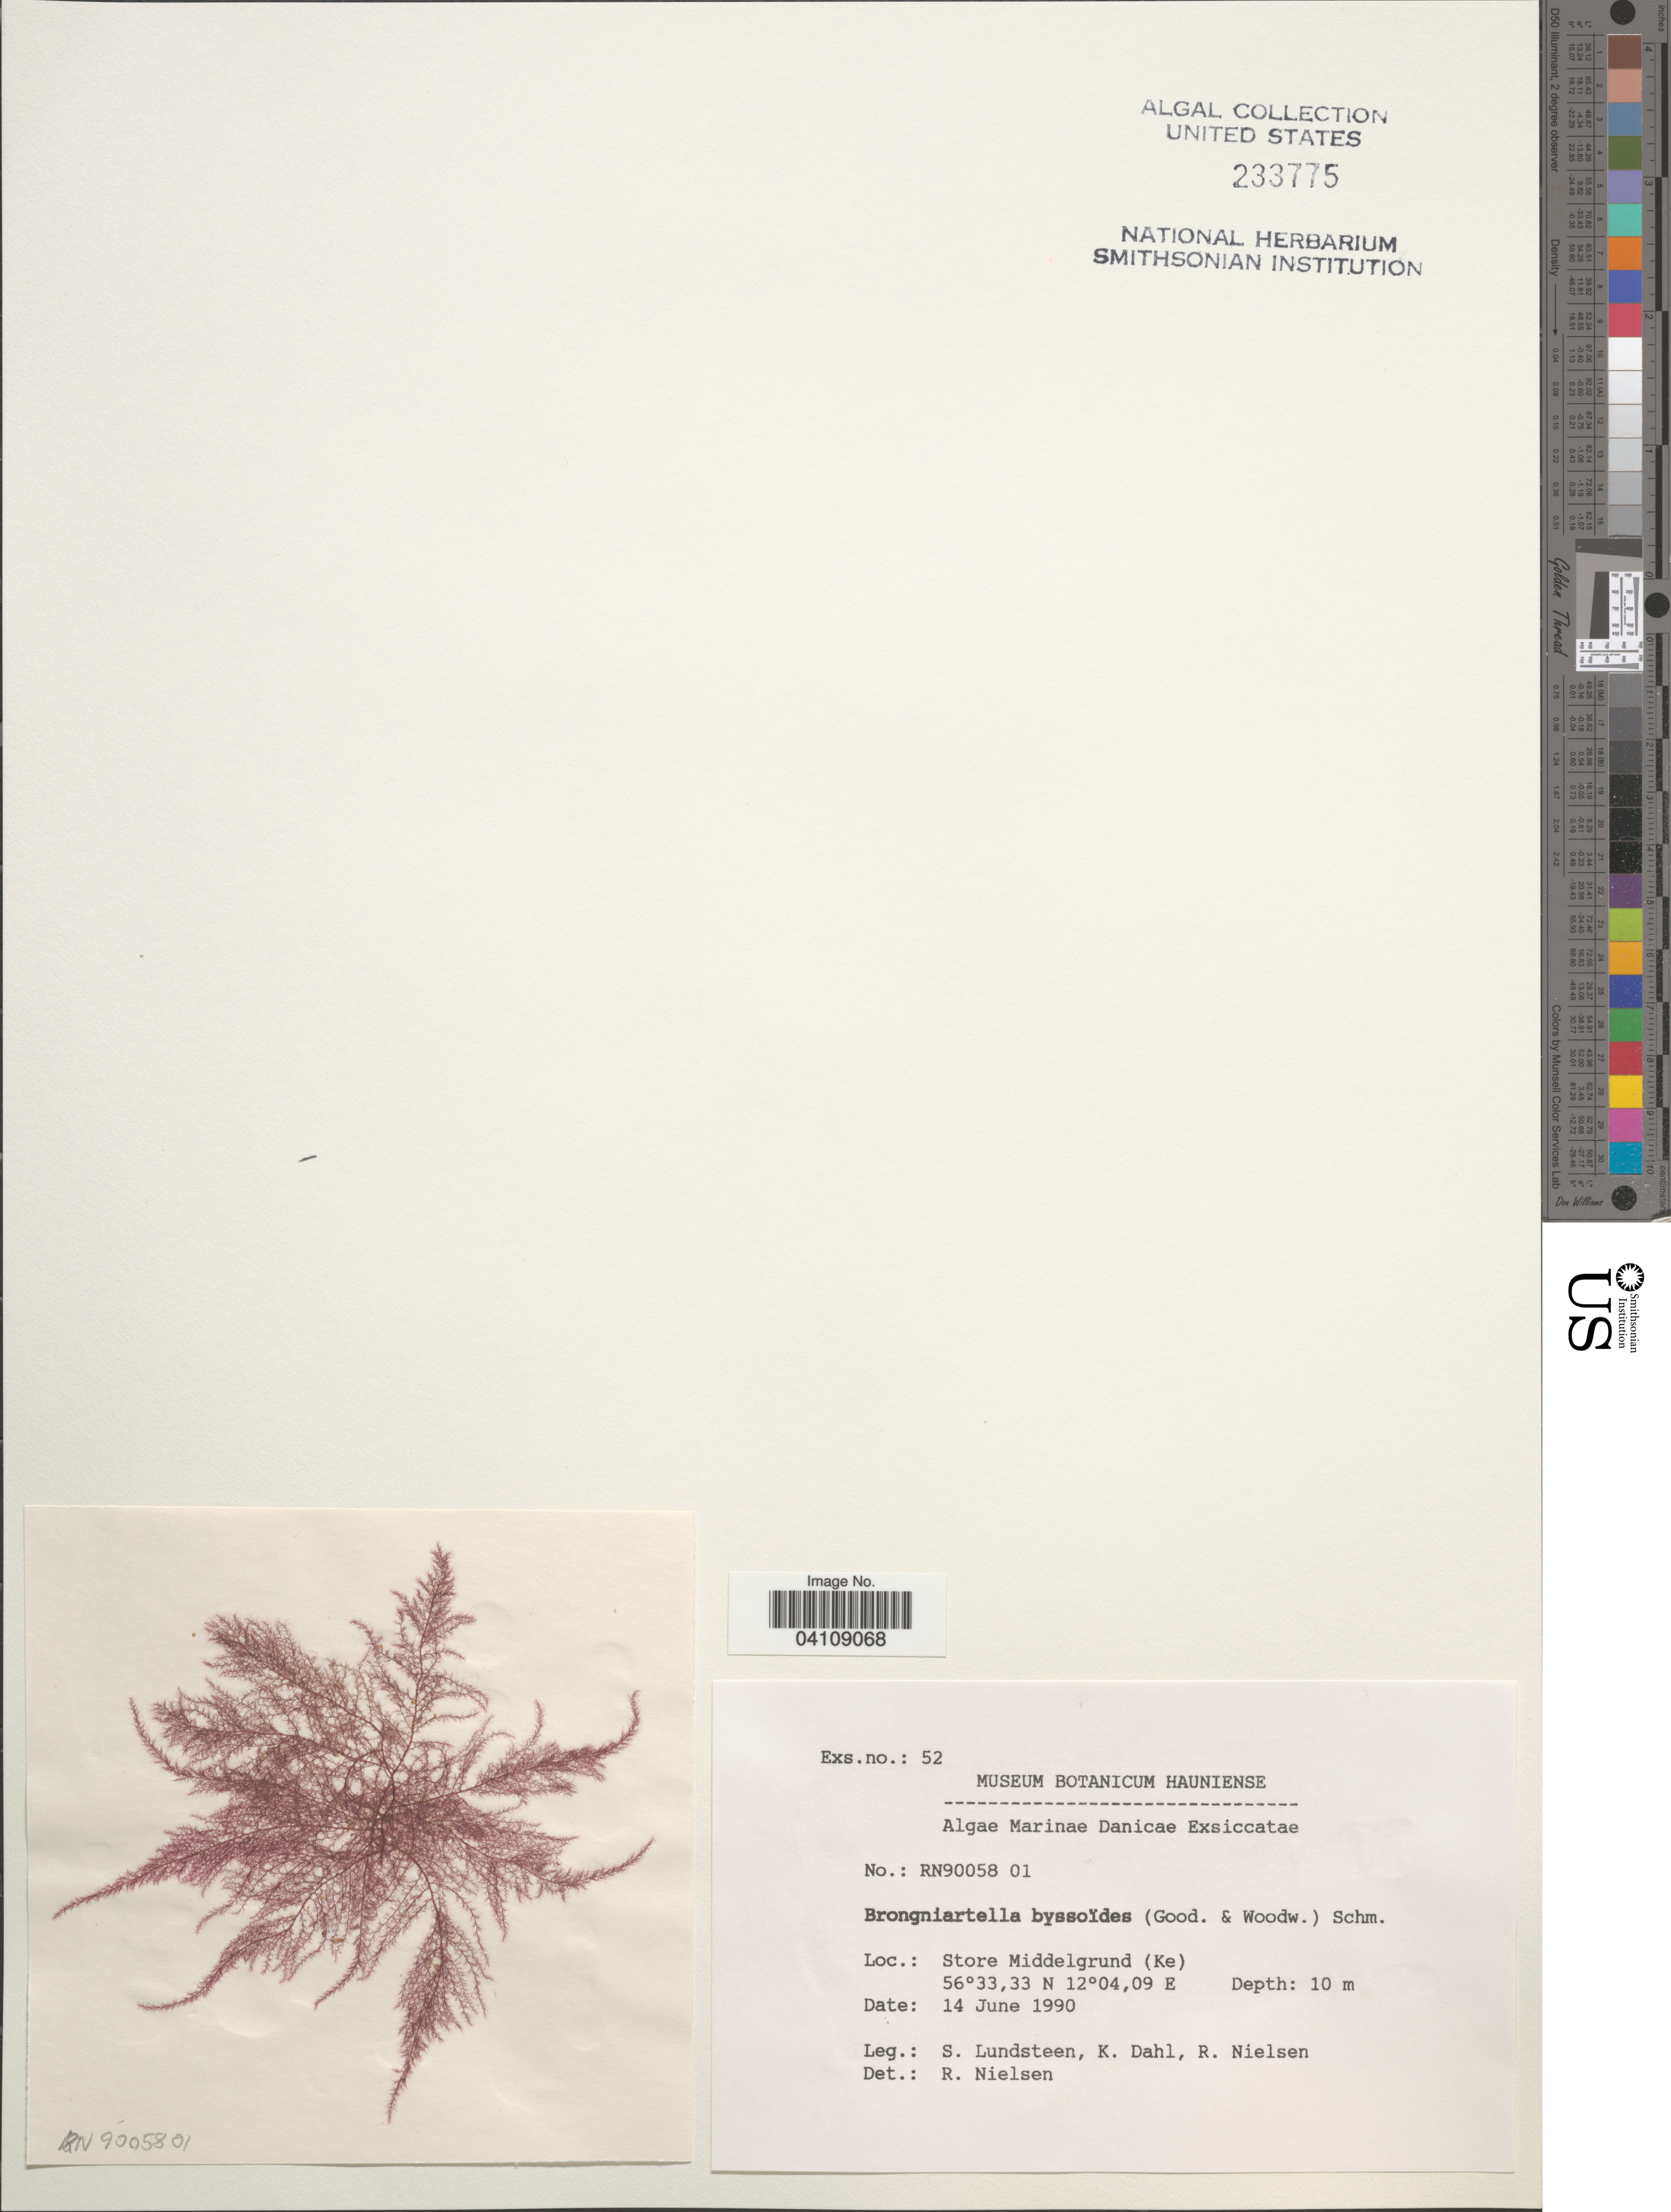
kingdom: Plantae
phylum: Rhodophyta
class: Florideophyceae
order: Ceramiales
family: Rhodomelaceae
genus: Brongniartella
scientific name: Brongniartella byssoides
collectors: S. Lundsteen, K. Dahl & R. Nielsen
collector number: RN90058 01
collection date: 1990-06-14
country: Denmark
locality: Danicae. Store Middelgrund (Ke).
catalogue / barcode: US 233775